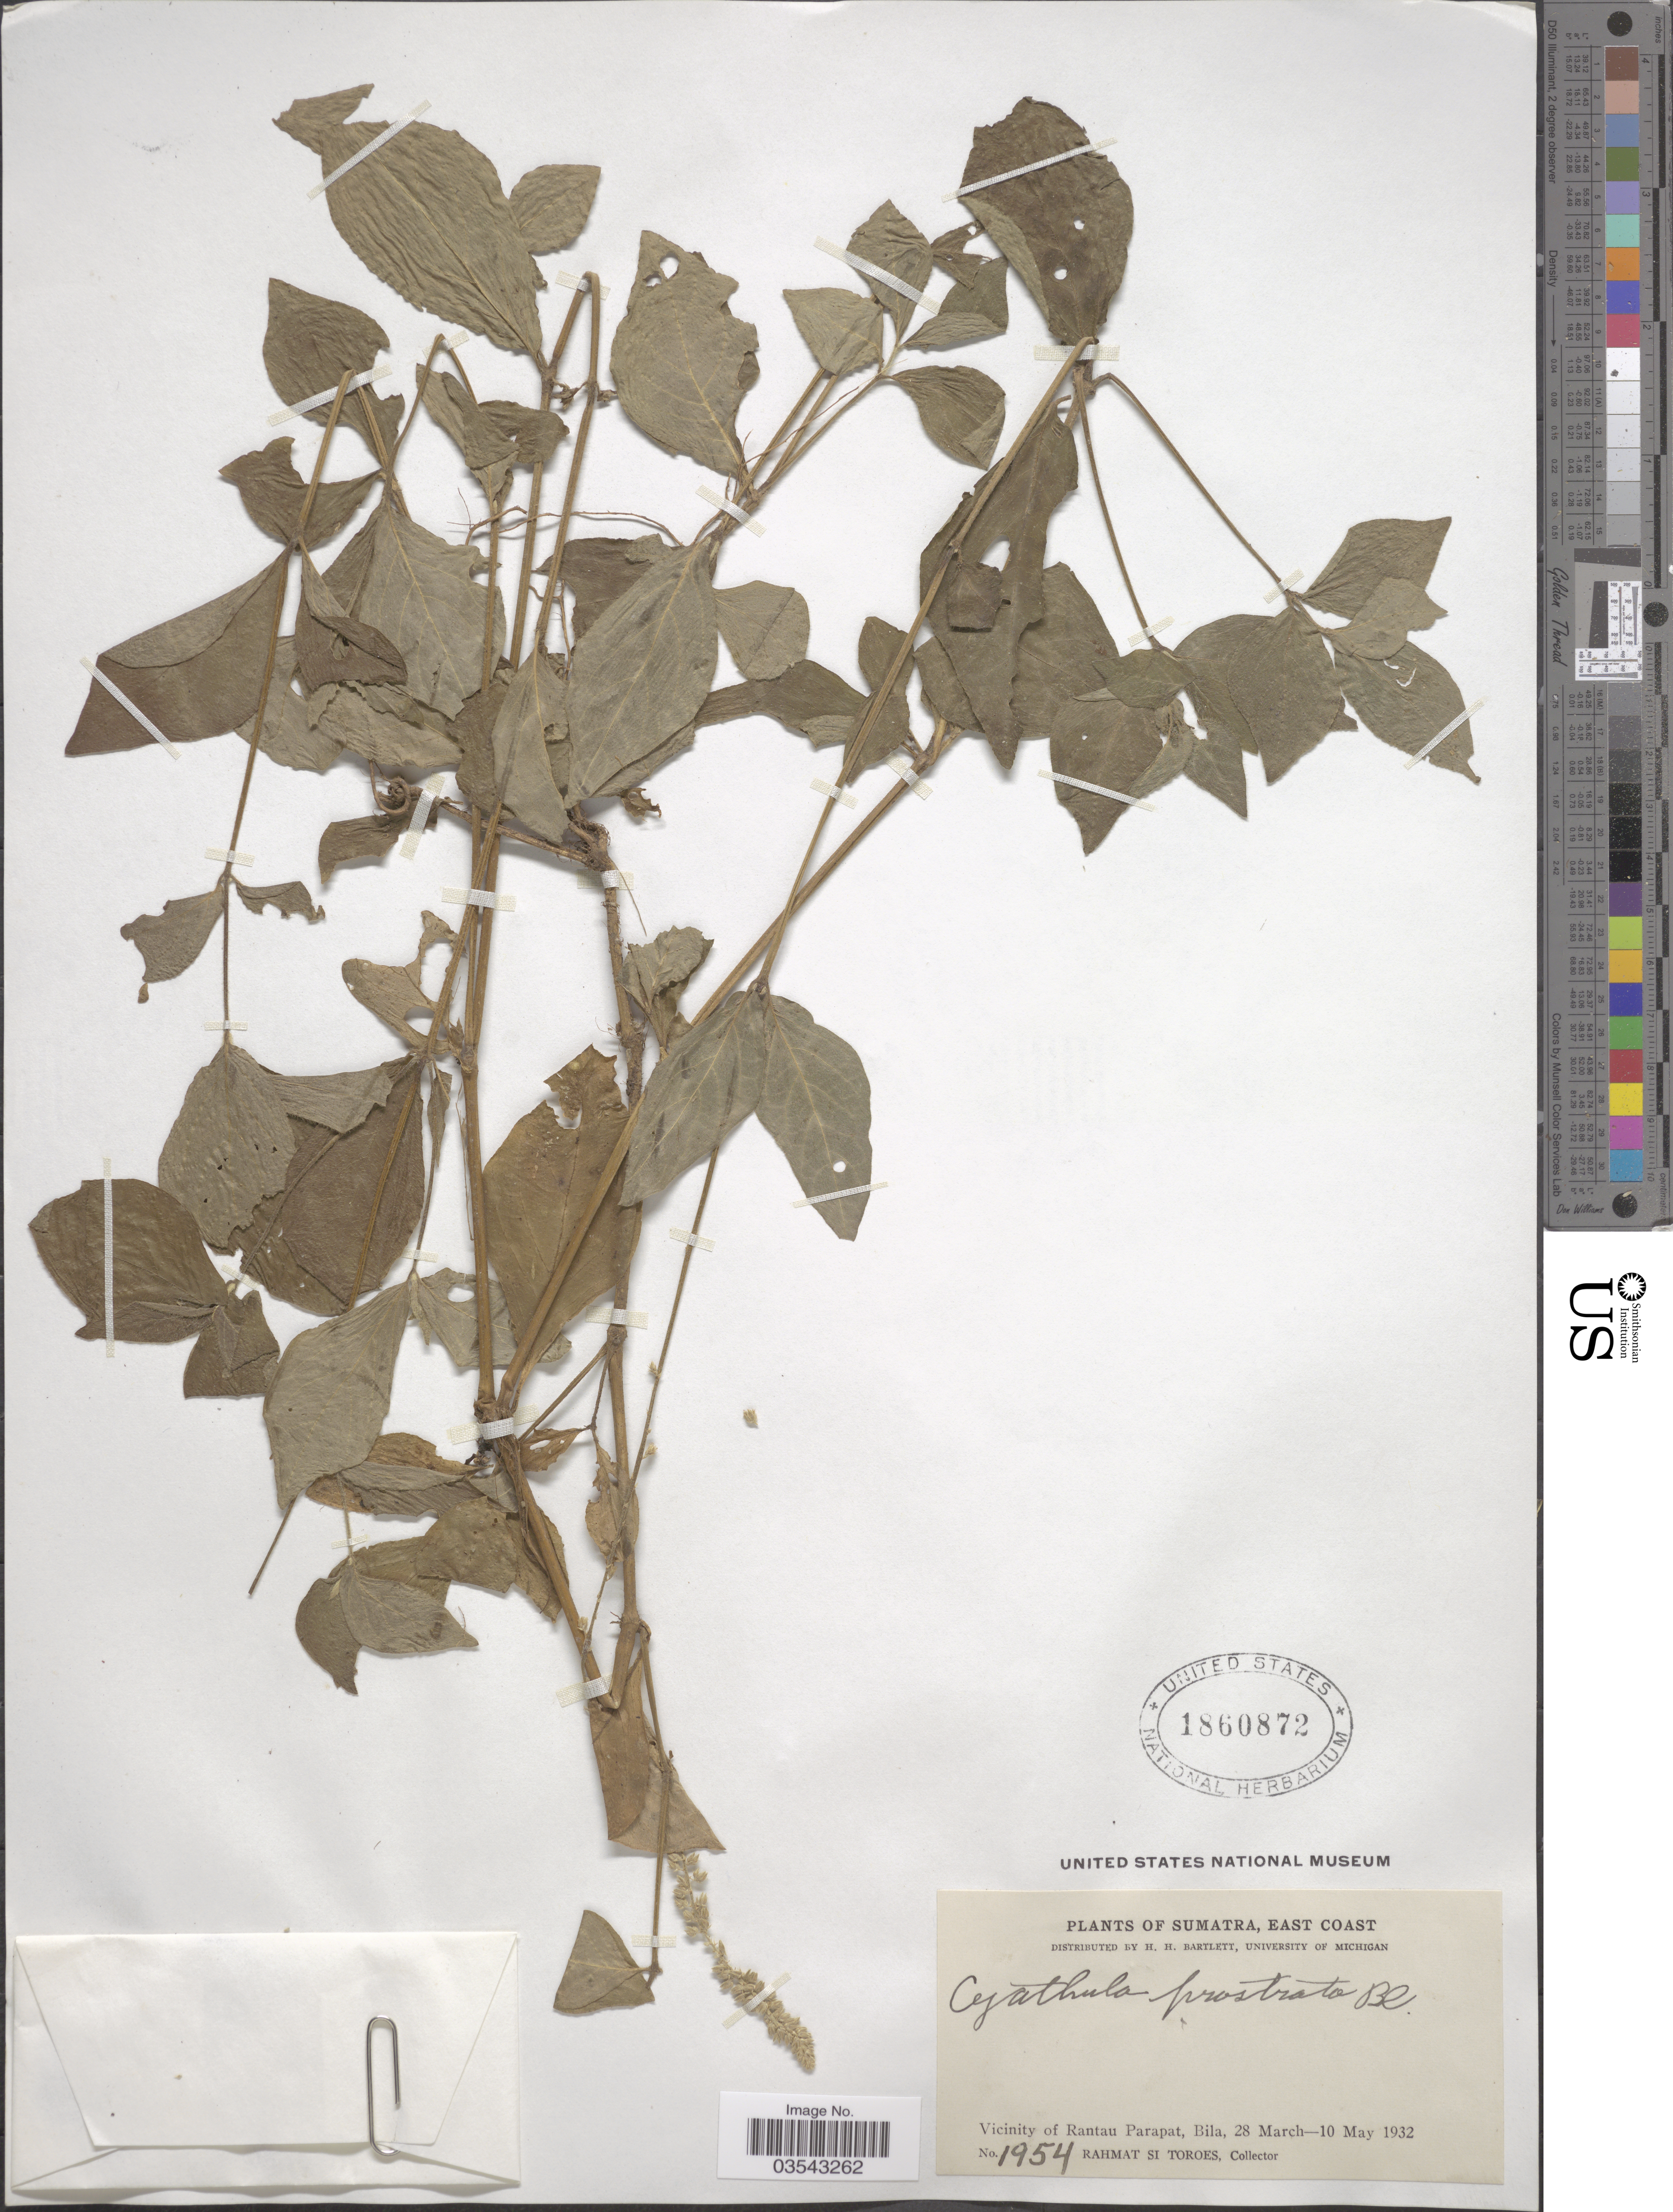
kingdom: Plantae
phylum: Tracheophyta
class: Magnoliopsida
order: Caryophyllales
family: Amaranthaceae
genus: Cyathula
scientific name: Cyathula prostrata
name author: (L.) Blume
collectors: Rahmat Si Boeea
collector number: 1954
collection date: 1932-03-28/1932-05-10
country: Indonesia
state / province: Sumatra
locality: East Coast. Vicinity of Rantau Parapat, Bila.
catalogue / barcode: US 1860872